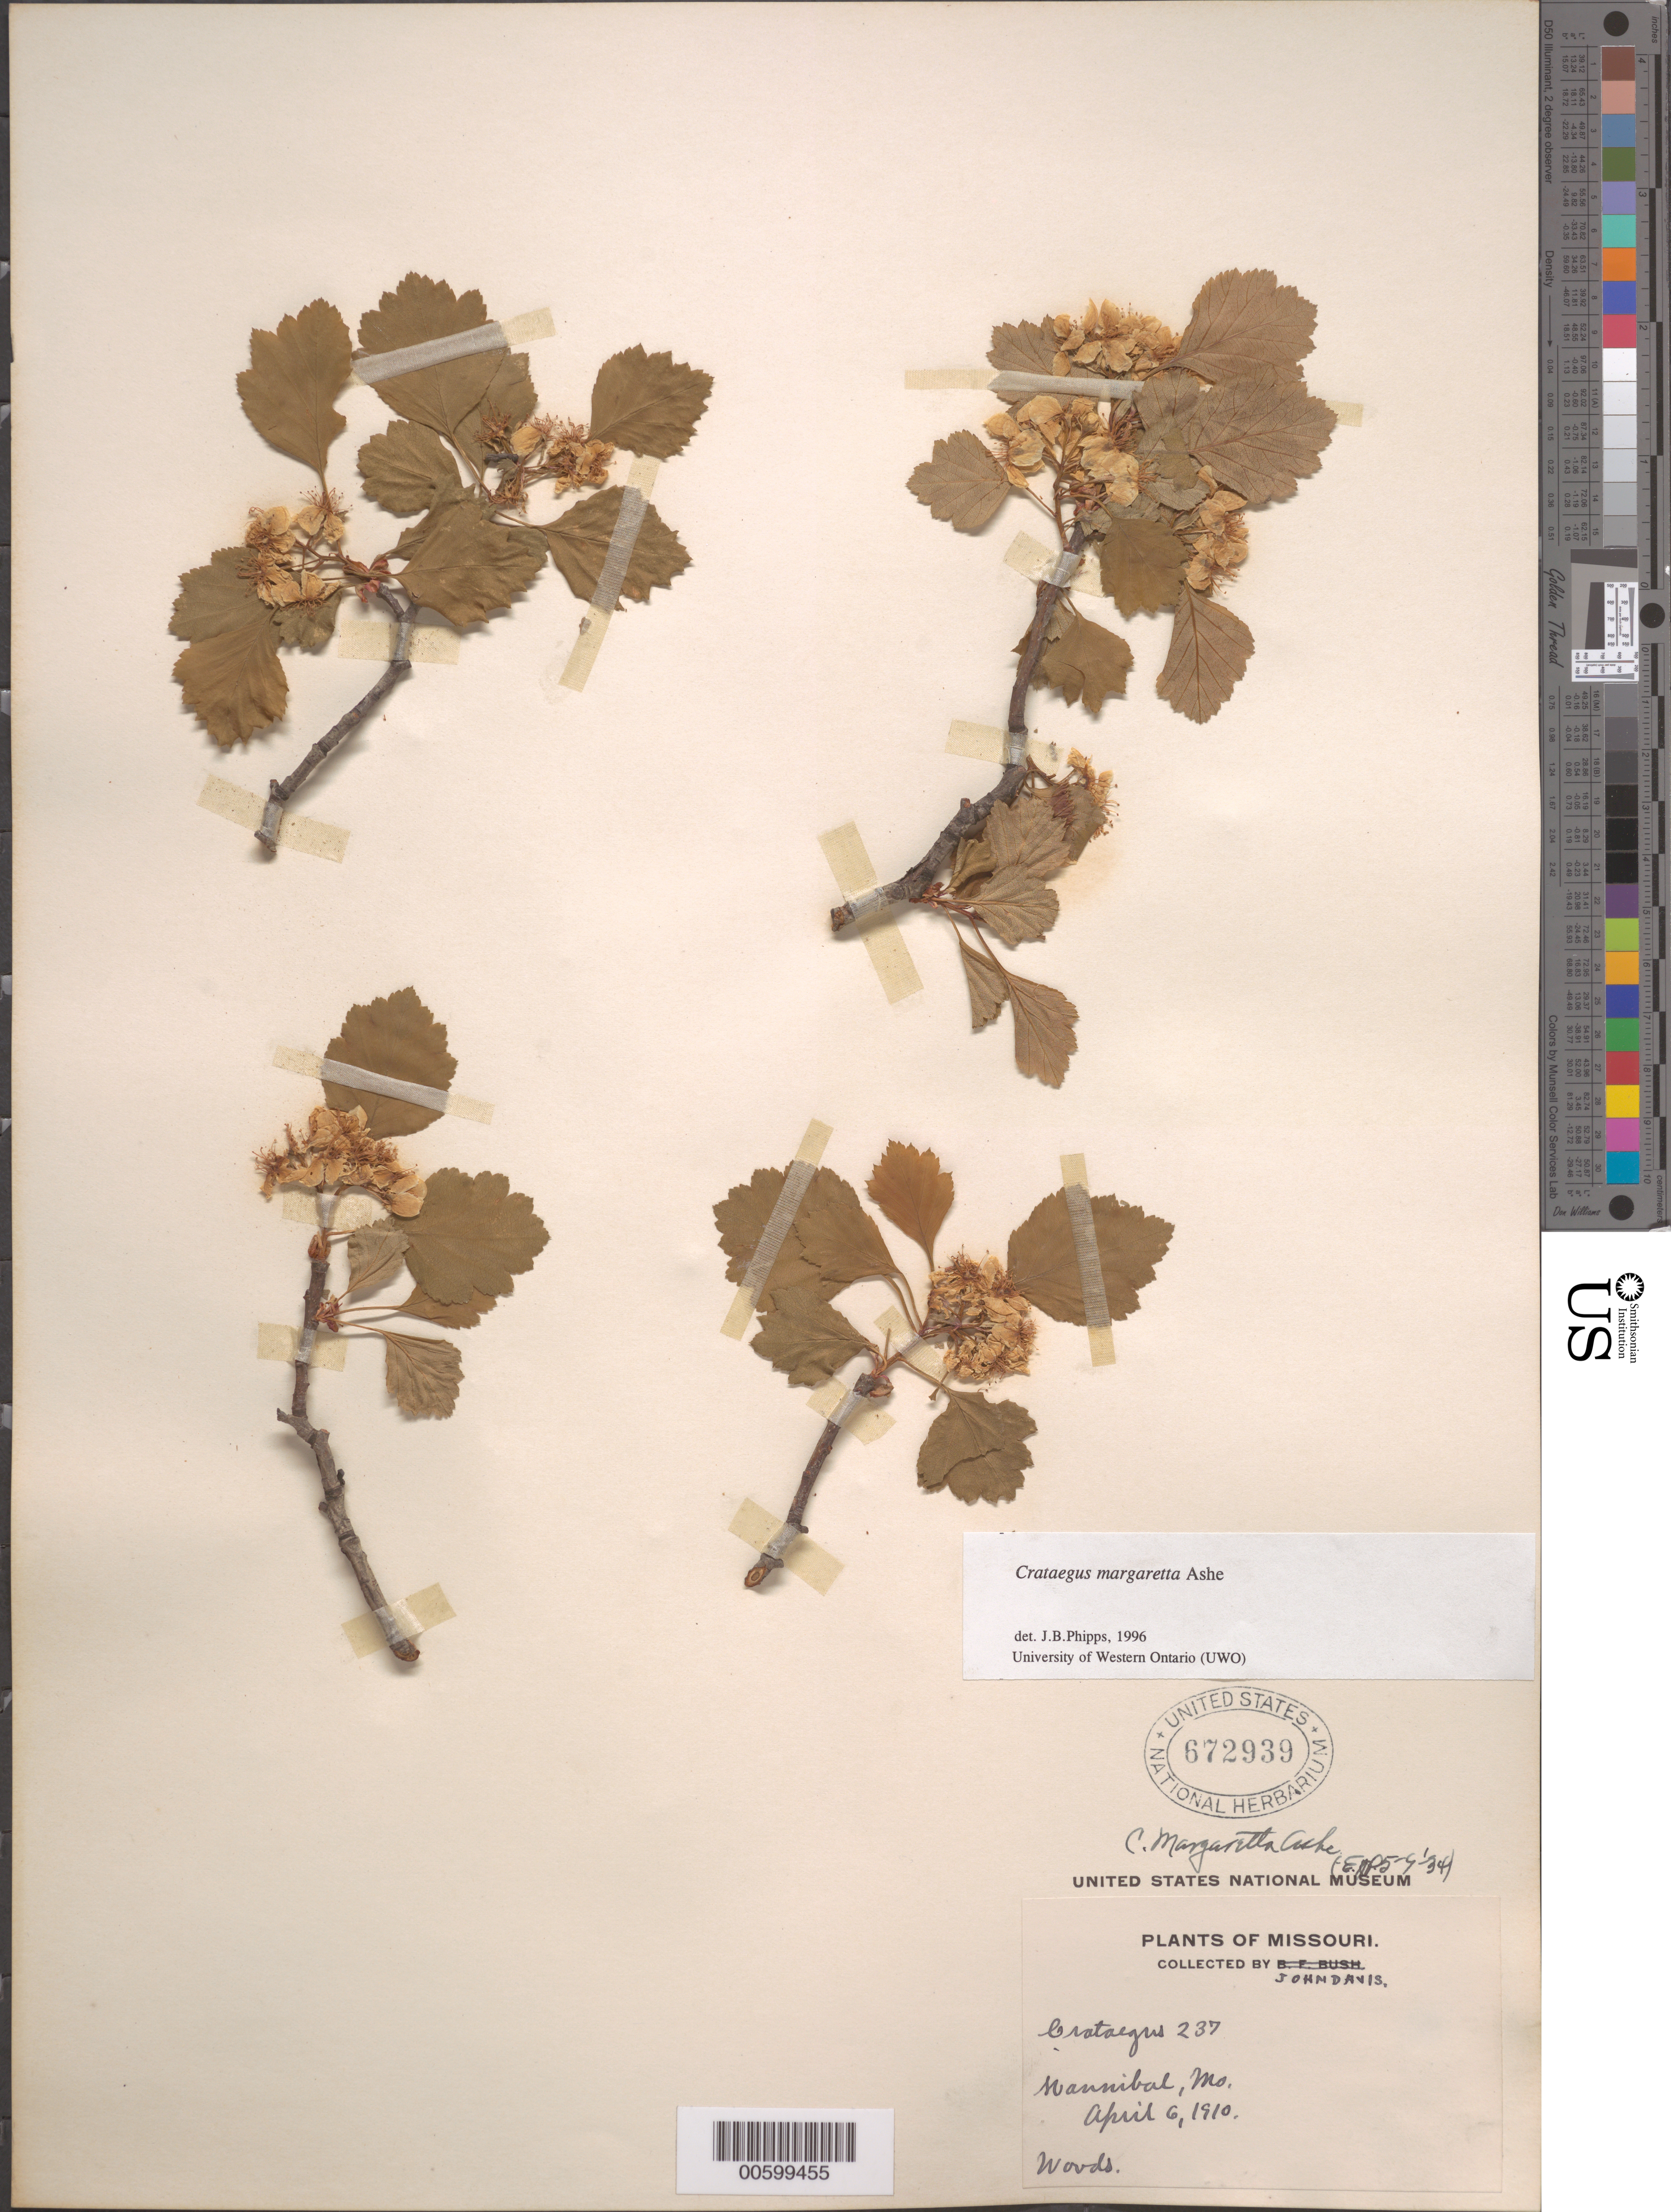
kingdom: Plantae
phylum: Tracheophyta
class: Magnoliopsida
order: Rosales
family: Rosaceae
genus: Crataegus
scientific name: Crataegus margarettae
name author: Ashe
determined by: Palmer, E. J.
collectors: J. Davis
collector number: Crataegus 237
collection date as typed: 06 Apr 1910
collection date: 1910-04-06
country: United States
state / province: Missouri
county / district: Marion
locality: Hannibal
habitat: Woods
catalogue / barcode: US 672939